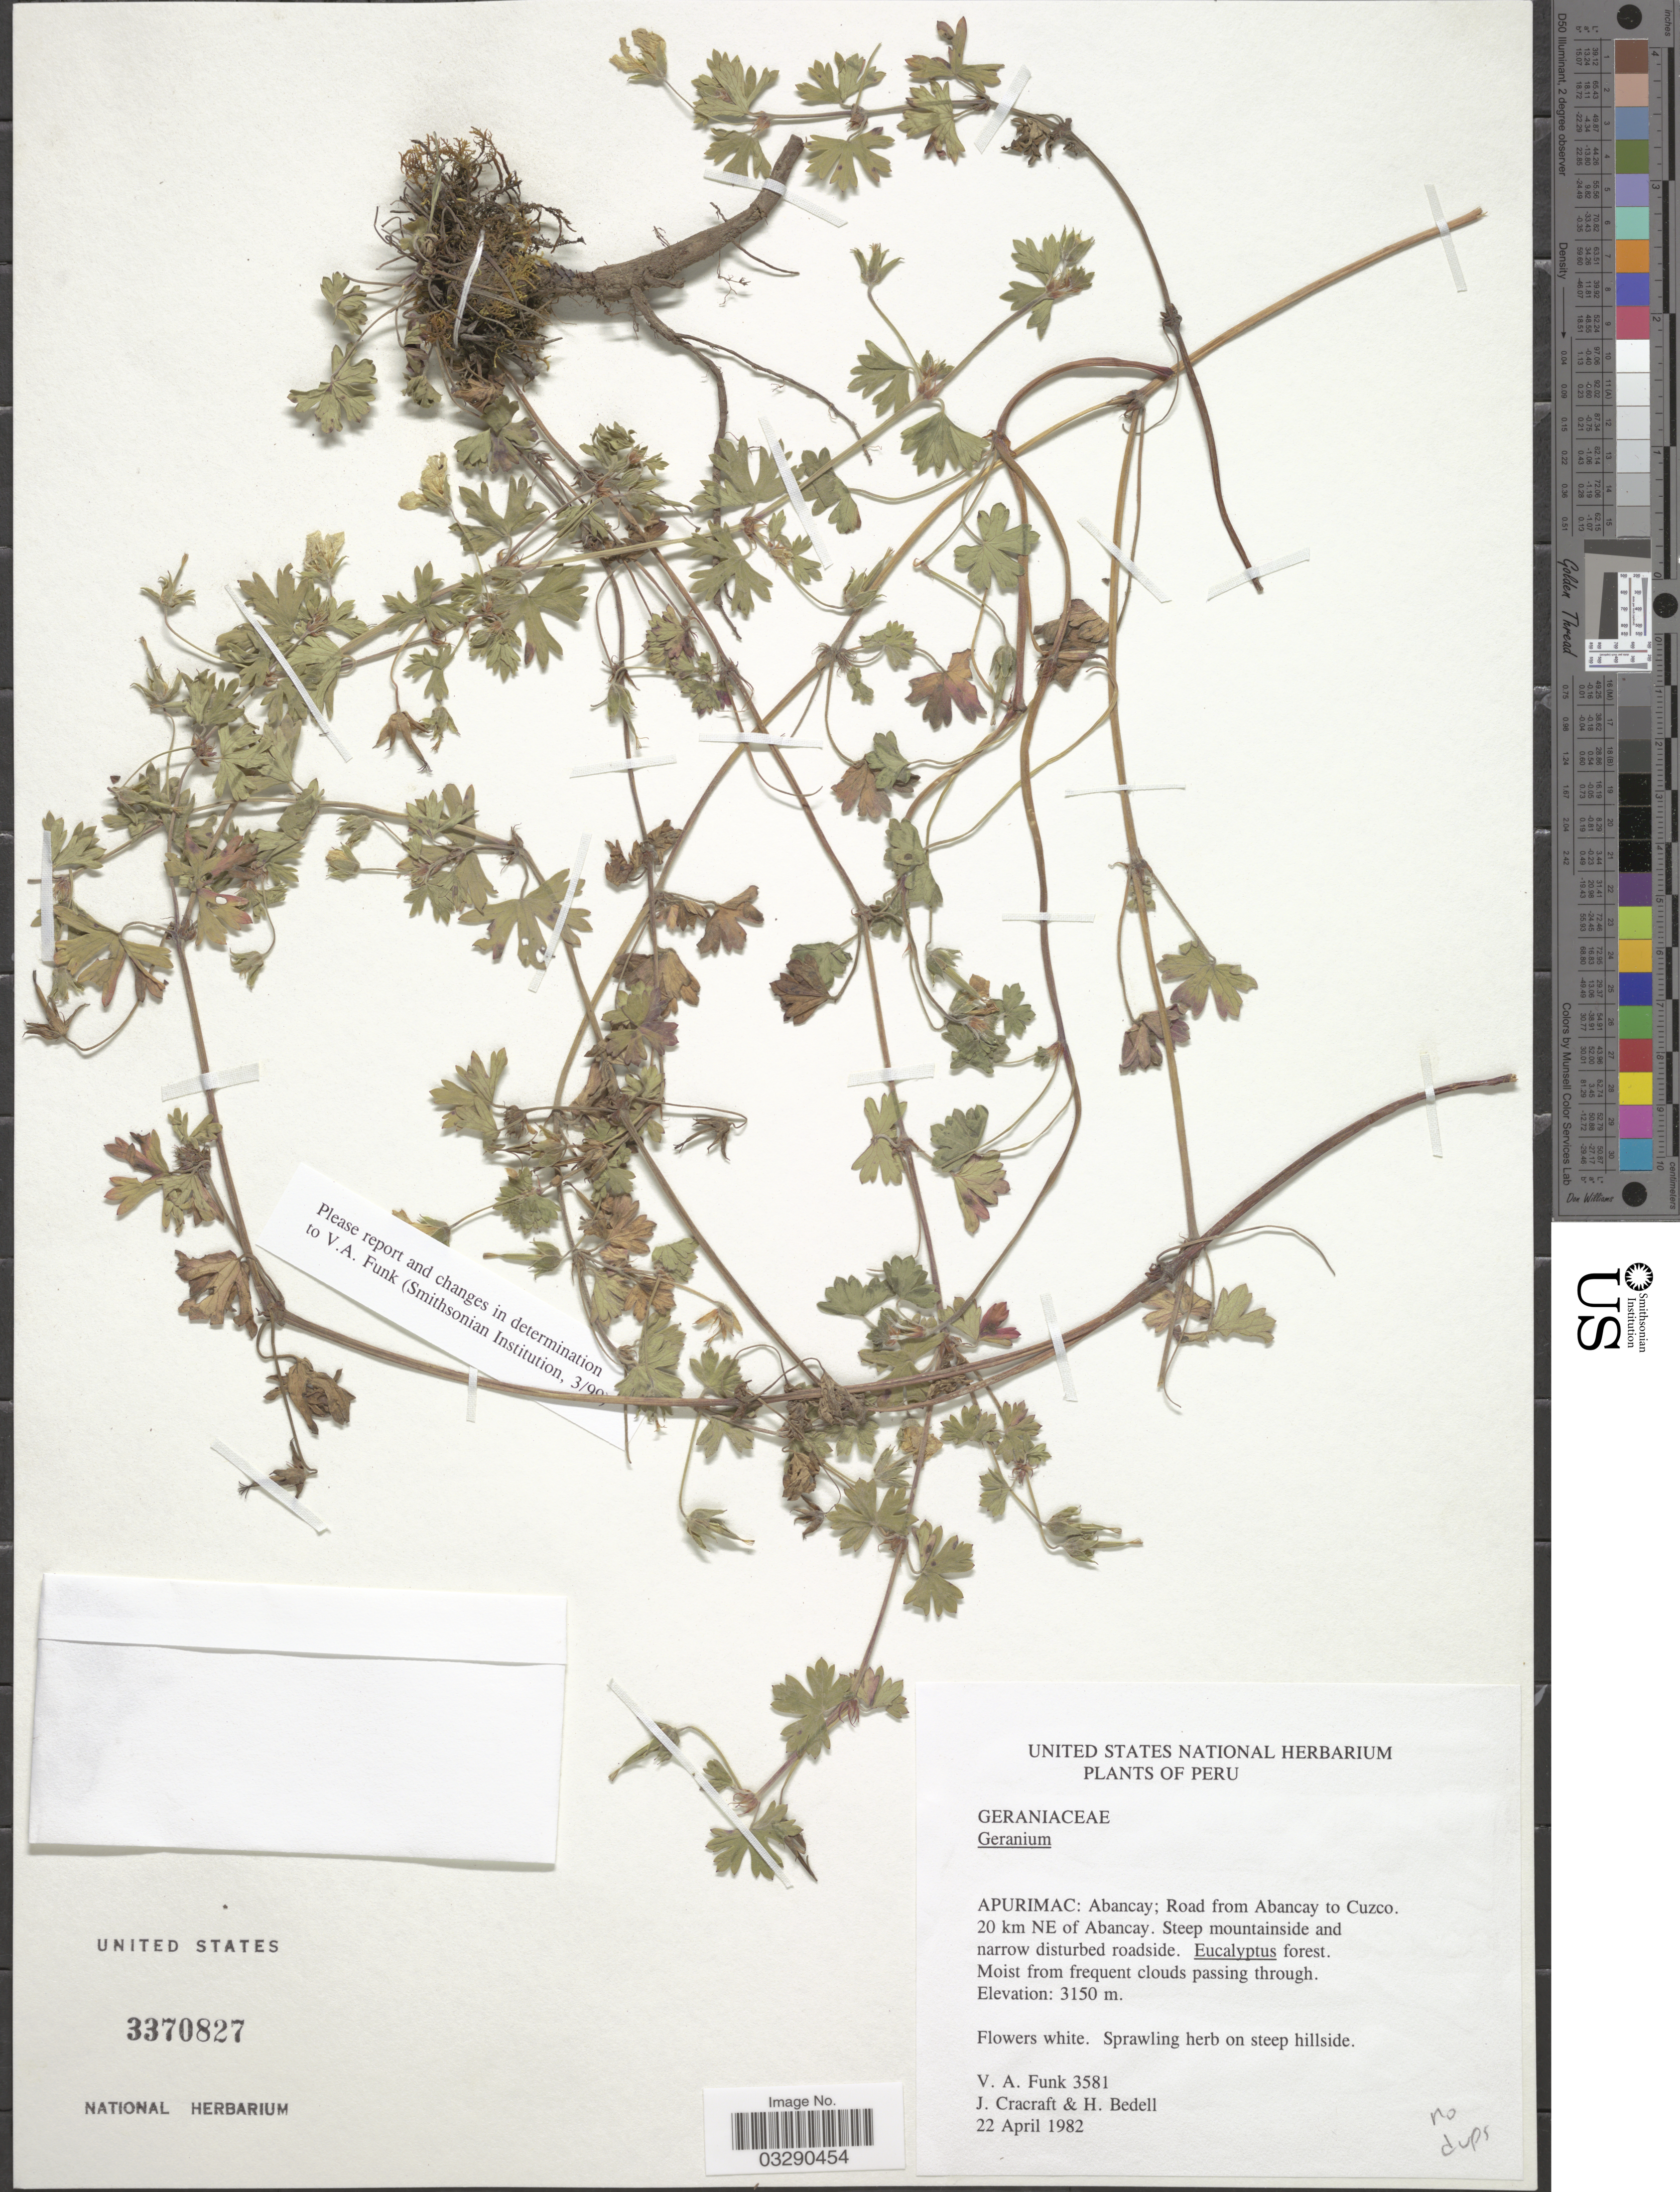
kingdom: Plantae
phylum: Tracheophyta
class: Magnoliopsida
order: Geraniales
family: Geraniaceae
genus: Geranium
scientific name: Geranium sp.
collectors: V. Funk, J. L. Cracraft & H. Bedell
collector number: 3581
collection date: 1982-04-22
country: Peru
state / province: Apurímac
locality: Abancay; Road from Abancay to Cuzco. 20 km NE of Abancay.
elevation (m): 3150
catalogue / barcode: US 3370827